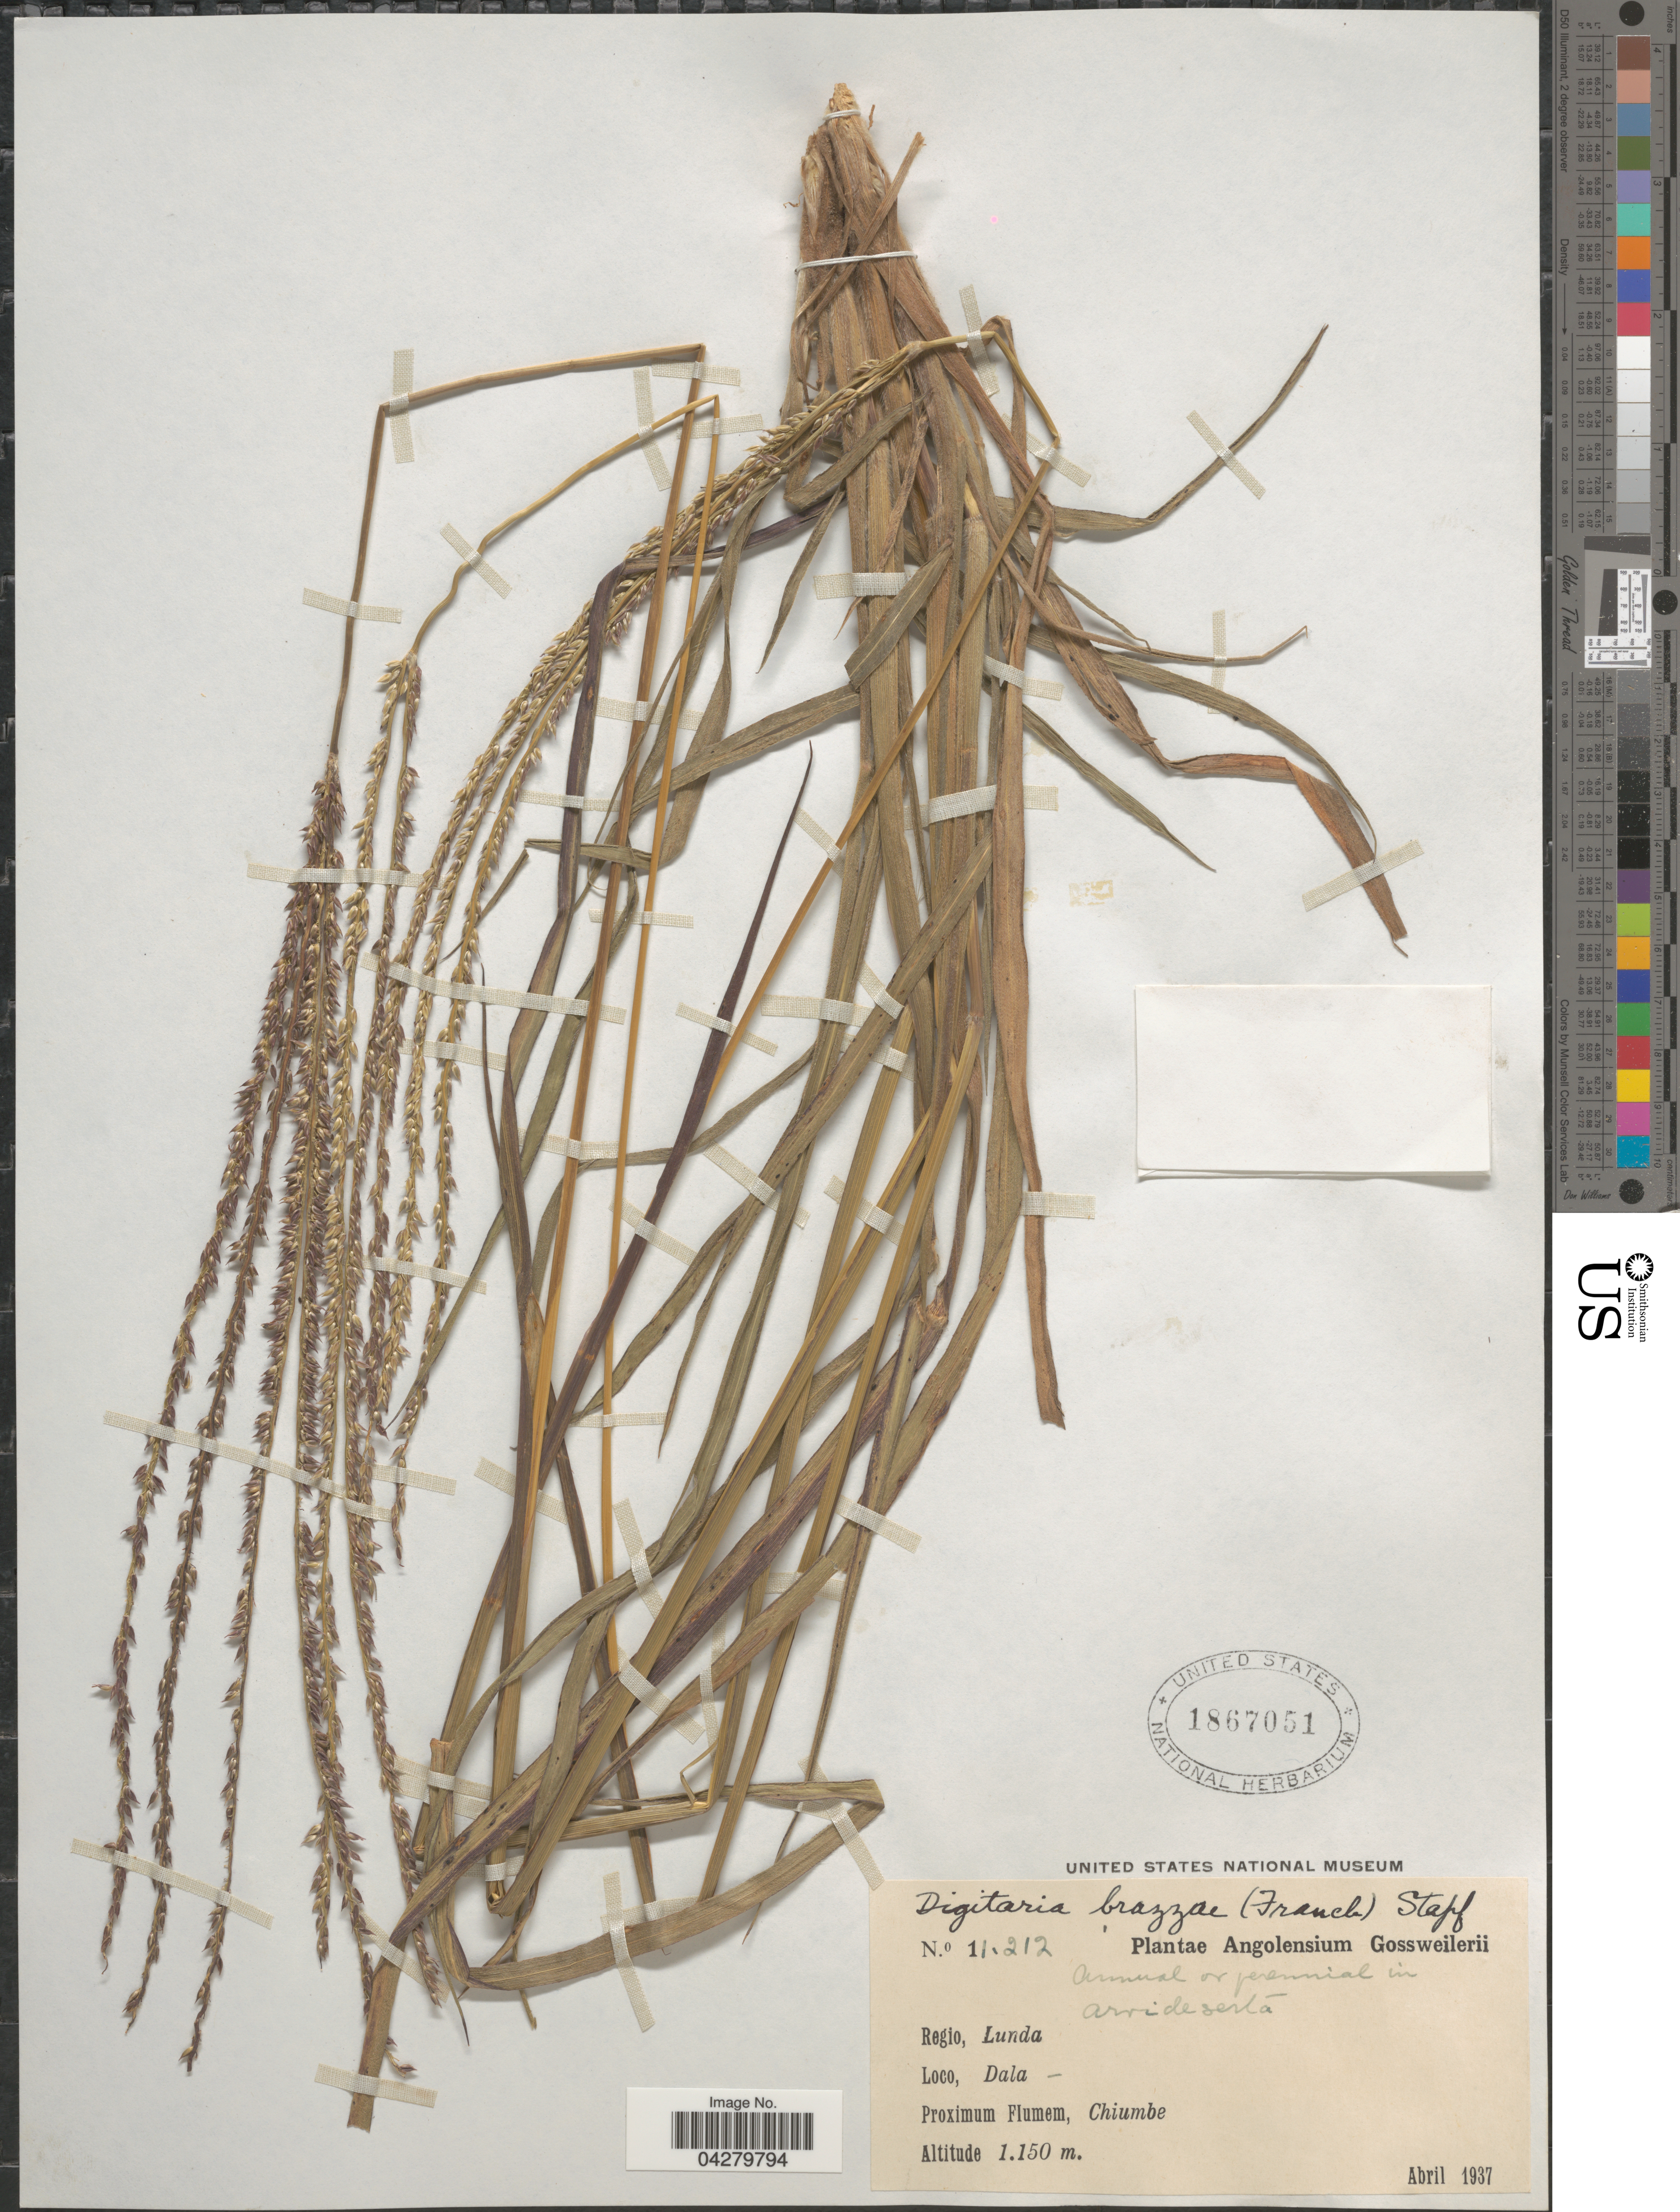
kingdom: Plantae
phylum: Tracheophyta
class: Liliopsida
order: Poales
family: Poaceae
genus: Digitaria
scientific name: Digitaria brazzae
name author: (Franch.) Stapf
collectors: -. Gossweiler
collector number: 11212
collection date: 1937-04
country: Angola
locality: Angolensium. Regio, Lunda. Dala. Proximum Flumem, Chiumbe.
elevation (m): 1150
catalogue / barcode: US 1867051